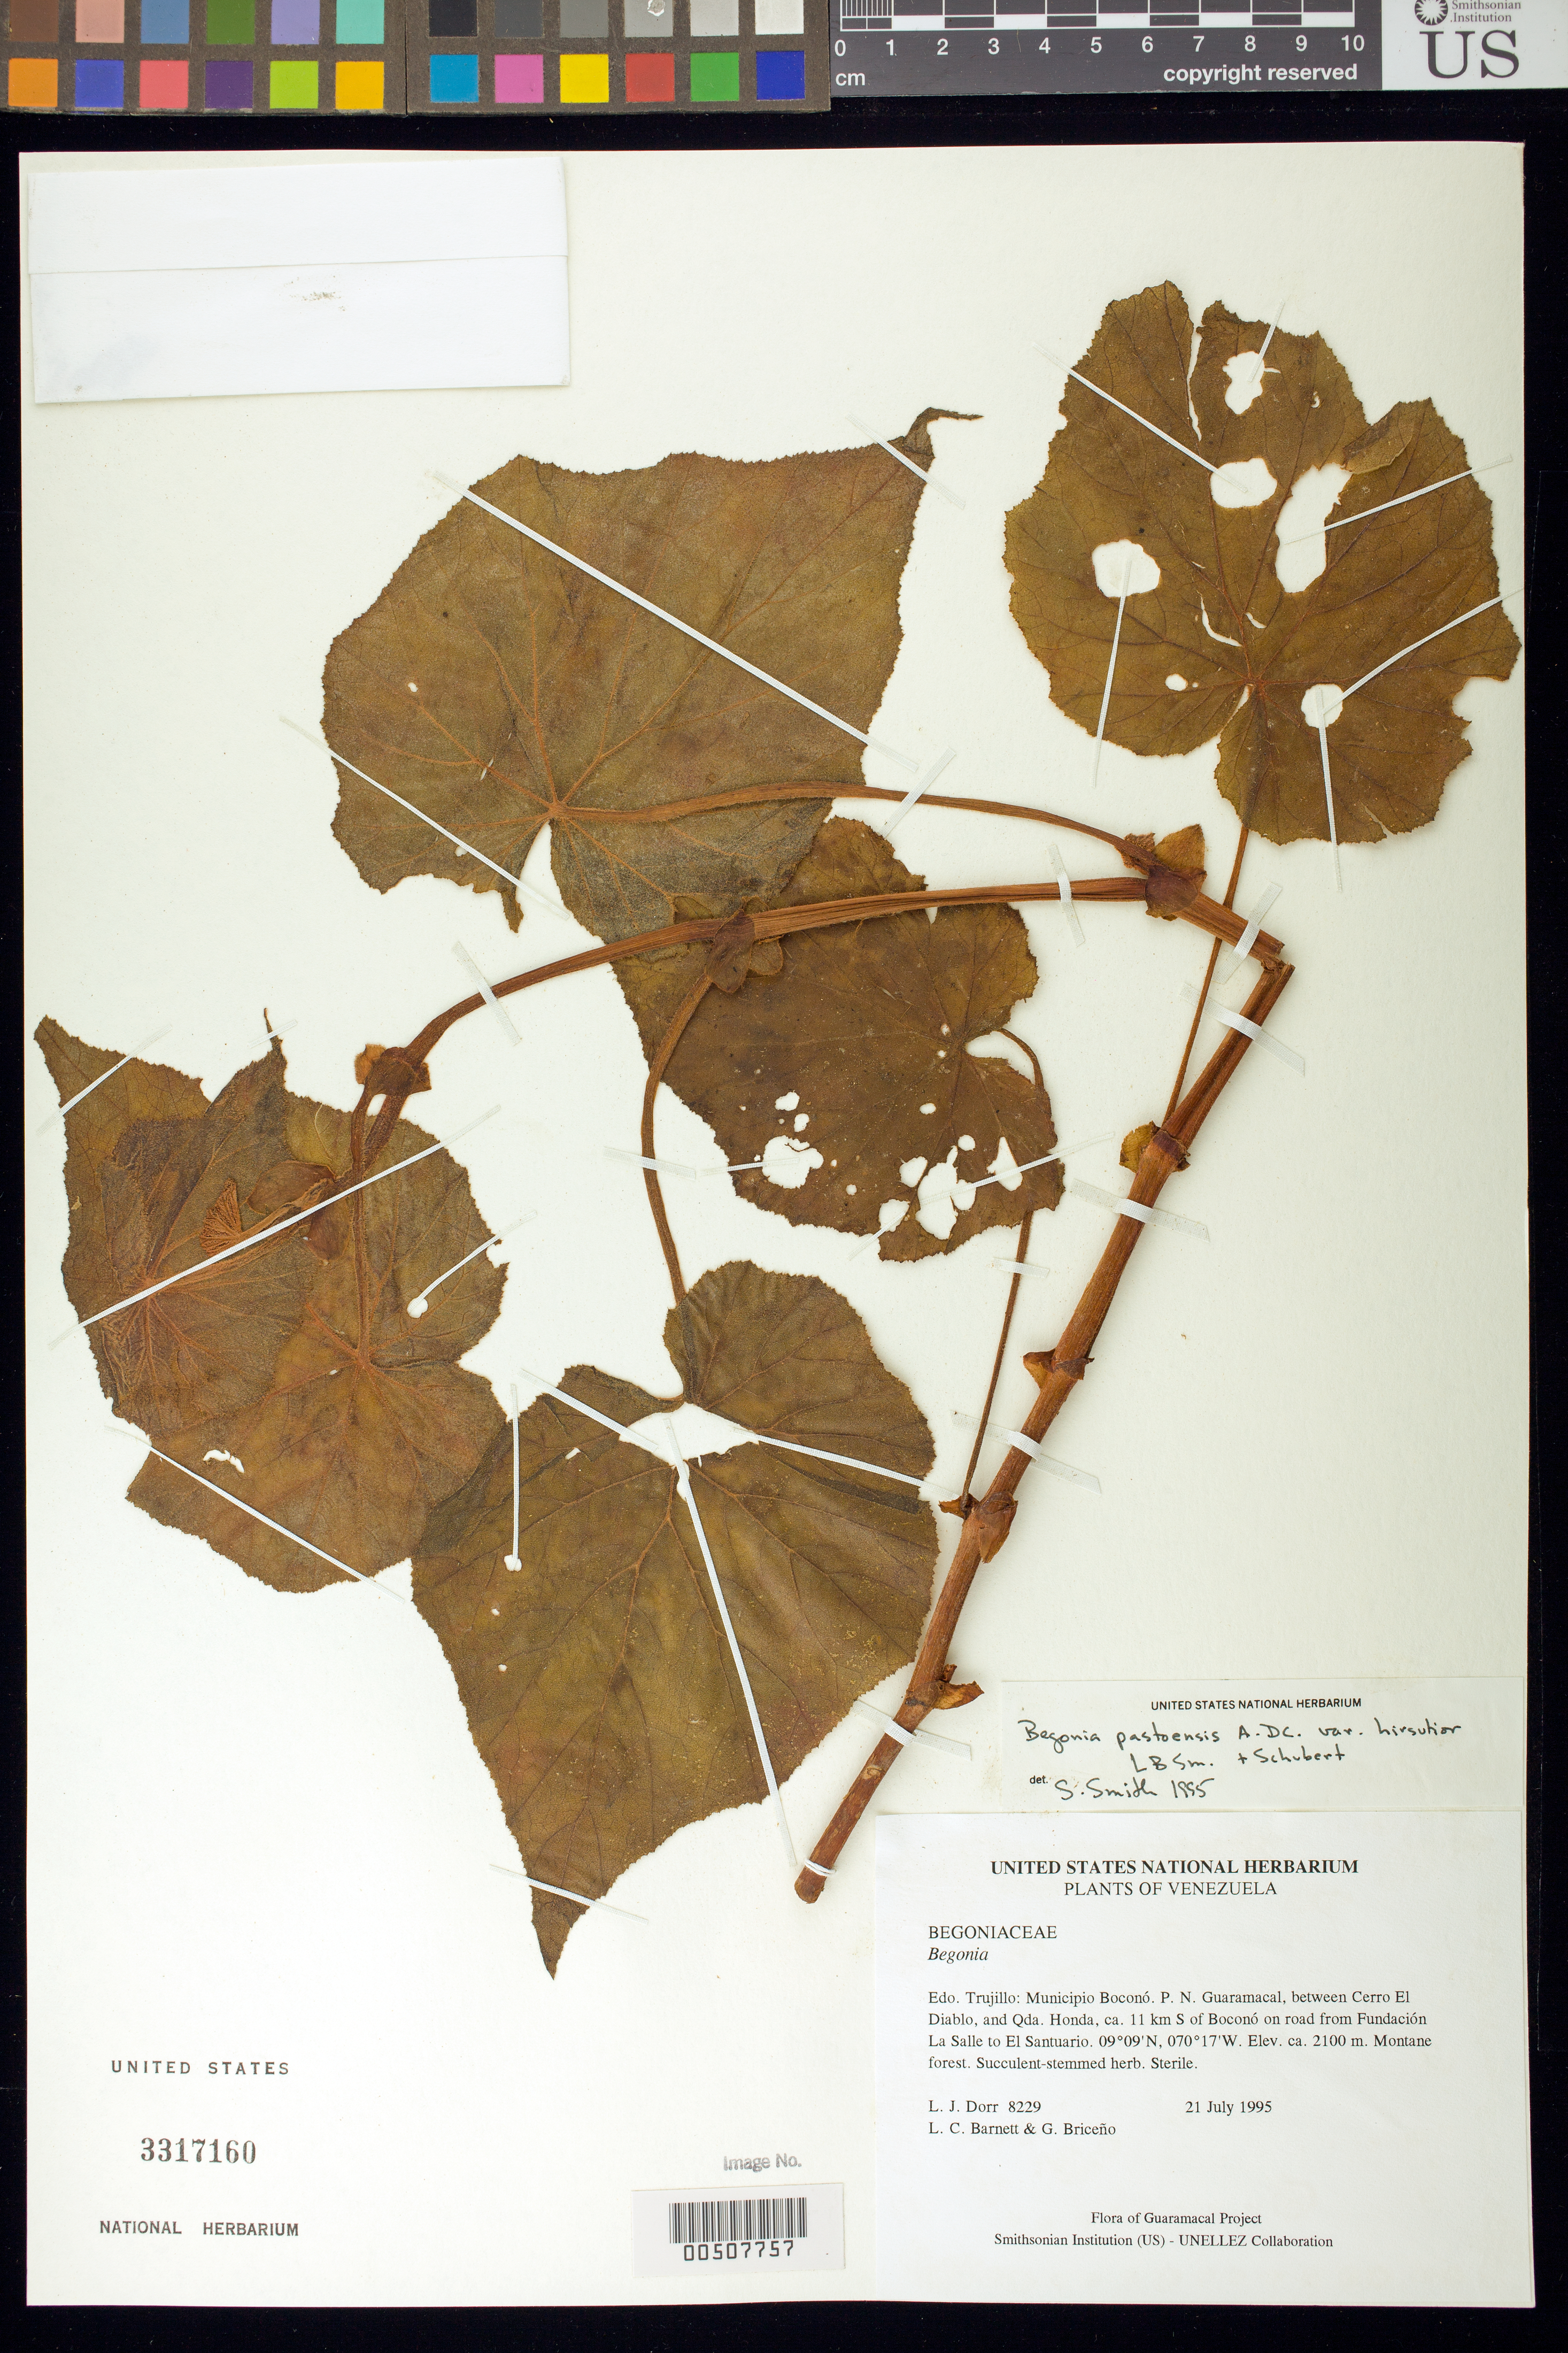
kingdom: Plantae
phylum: Tracheophyta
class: Magnoliopsida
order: Cucurbitales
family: Begoniaceae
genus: Begonia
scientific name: Begonia pastoensis var. hirsutior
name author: A. DC.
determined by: Smith, Stephen F., (US), NMNH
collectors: L. J. Dorr, L. C. Barnett & G. Briceño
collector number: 8229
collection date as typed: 21 Jul 1995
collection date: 1995-07-21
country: Venezuela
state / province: Trujillo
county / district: Boconó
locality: Parque Nacional Guaramacal, between Cerro El Diablo, and Qda. Honda, ca. 11 km S of Boconó on road from Fundación La Salle to El Santuario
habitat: Montane forest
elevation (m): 2100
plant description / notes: K, PORT, US, VEN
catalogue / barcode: US 3317160